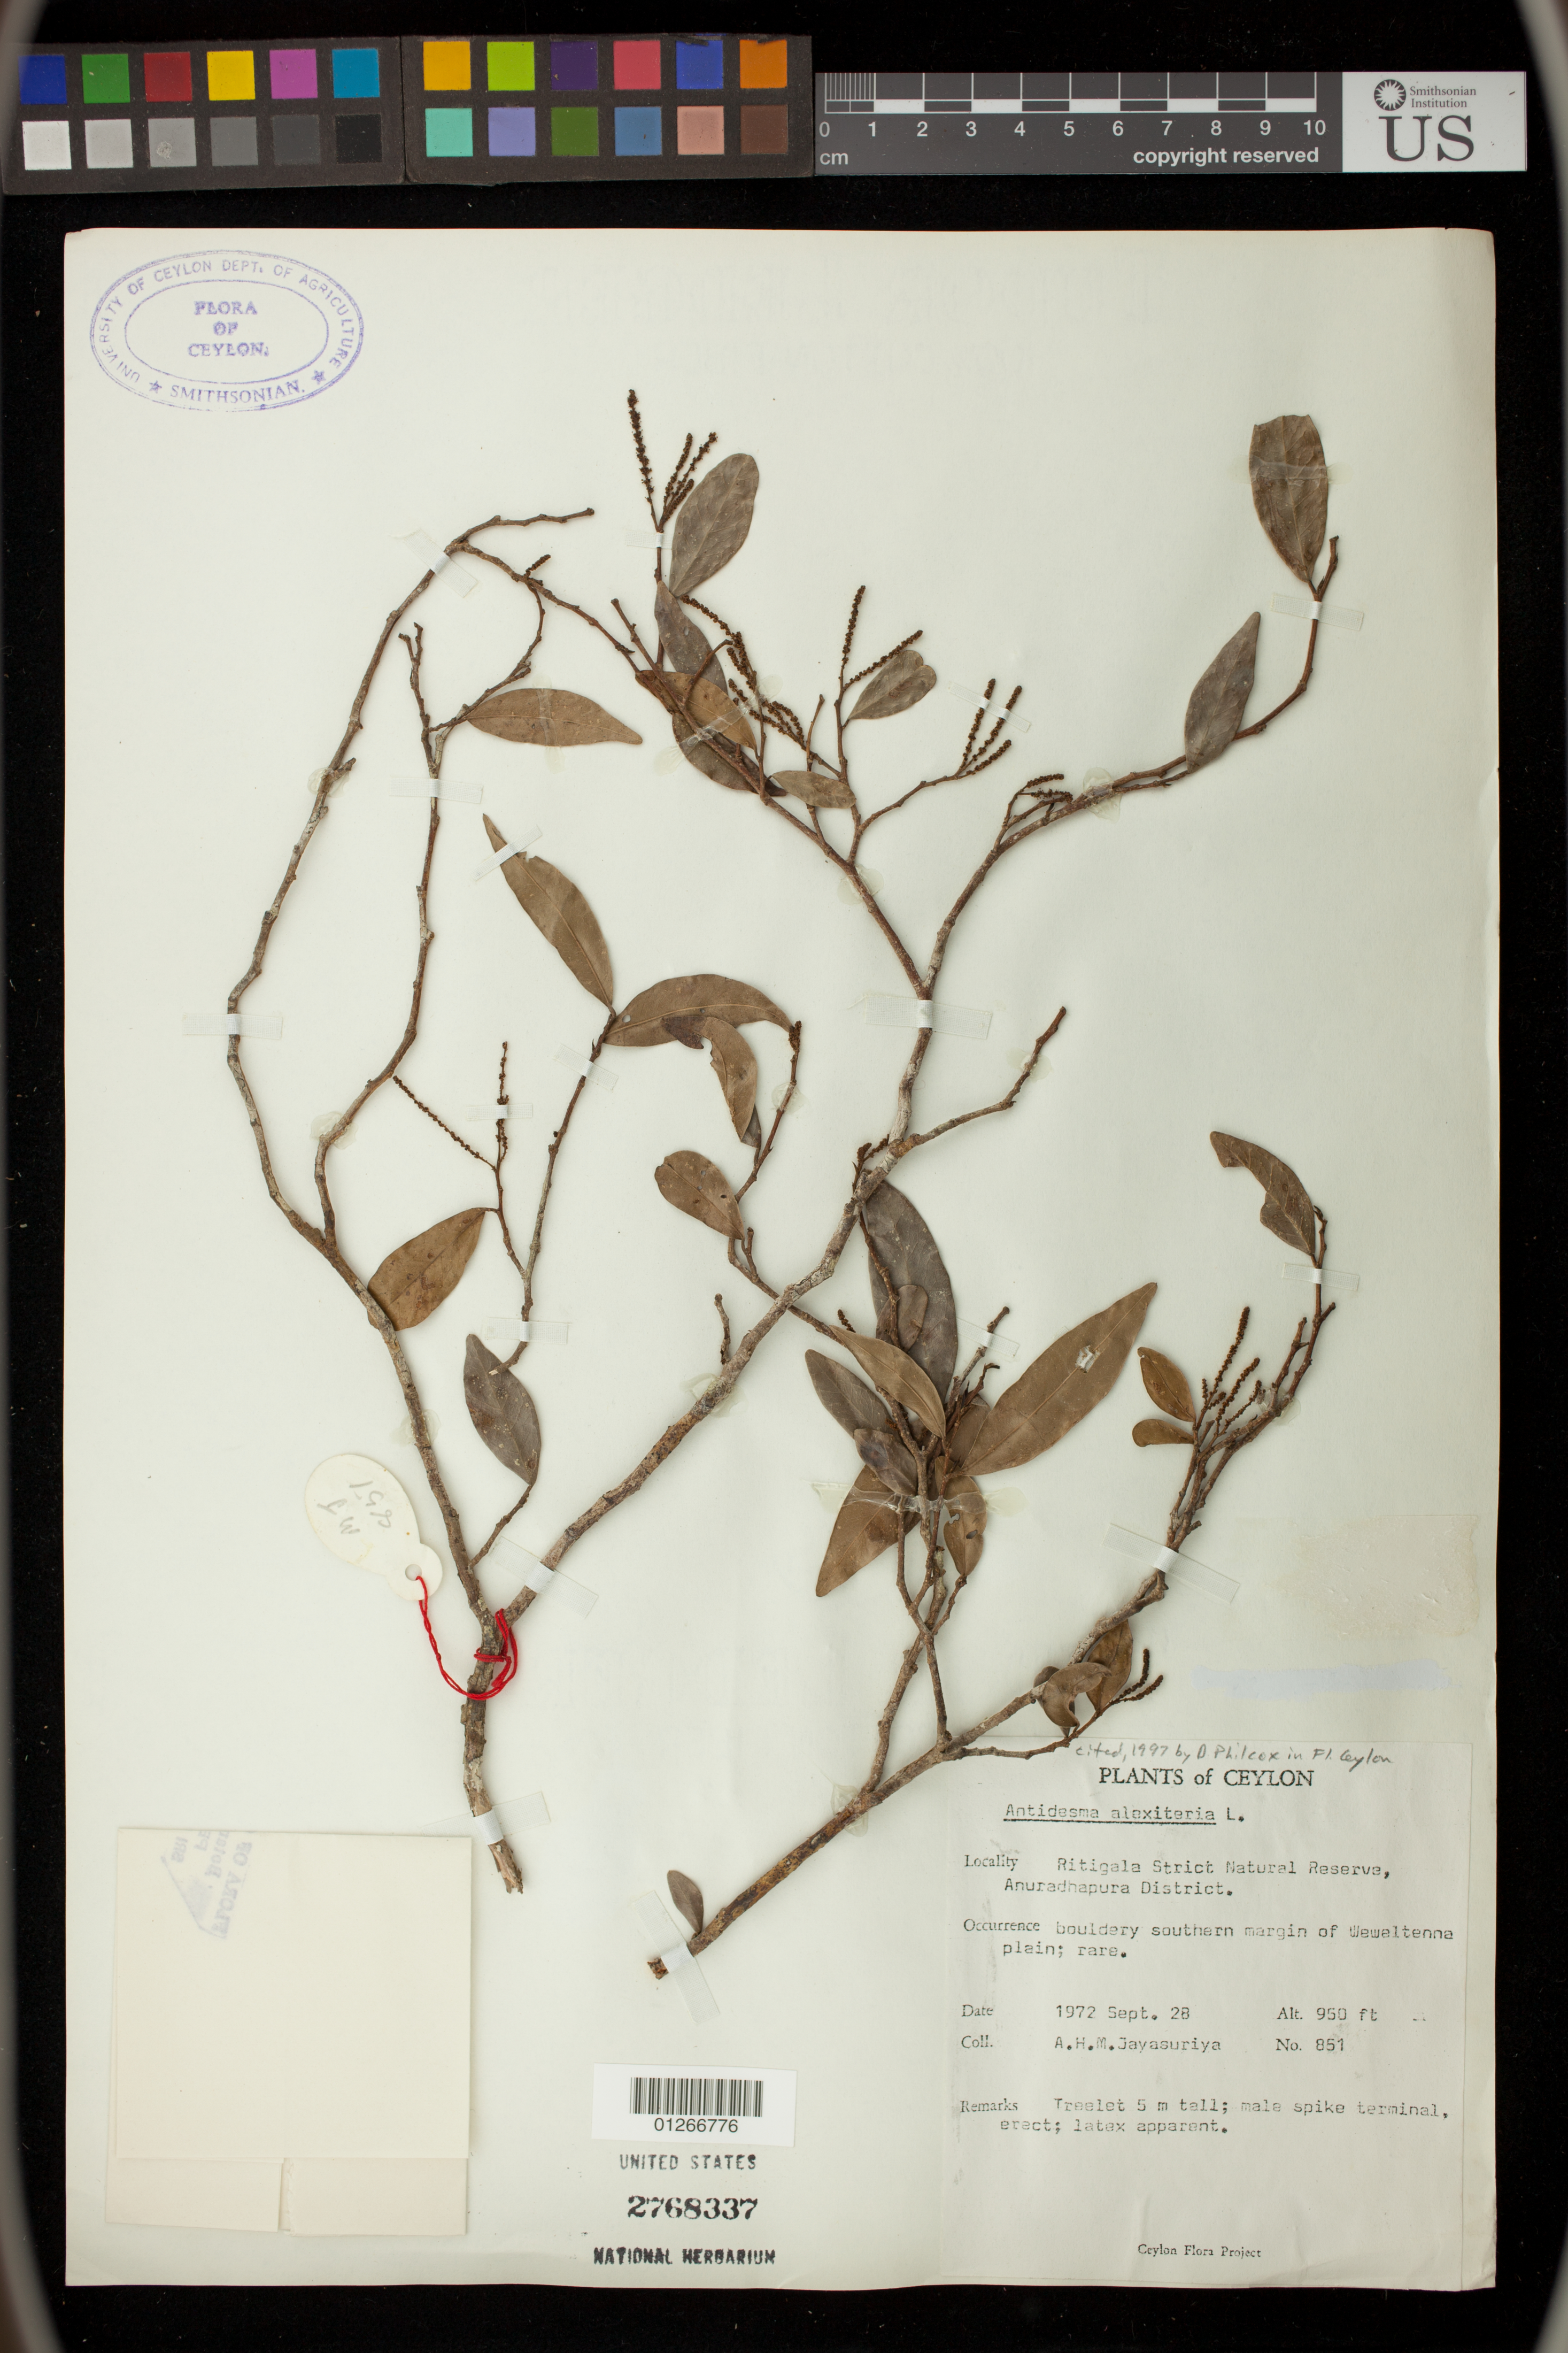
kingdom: Plantae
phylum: Tracheophyta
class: Magnoliopsida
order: Malpighiales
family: Phyllanthaceae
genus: Antidesma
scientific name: Antidesma alexiteria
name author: L.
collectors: A. H. Jayasuriya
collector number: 851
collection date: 1972-09-28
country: Sri Lanka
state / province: North Central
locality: Ritigala Strict Natural Reserve, Anuradhapura District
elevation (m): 290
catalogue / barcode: US 2768337